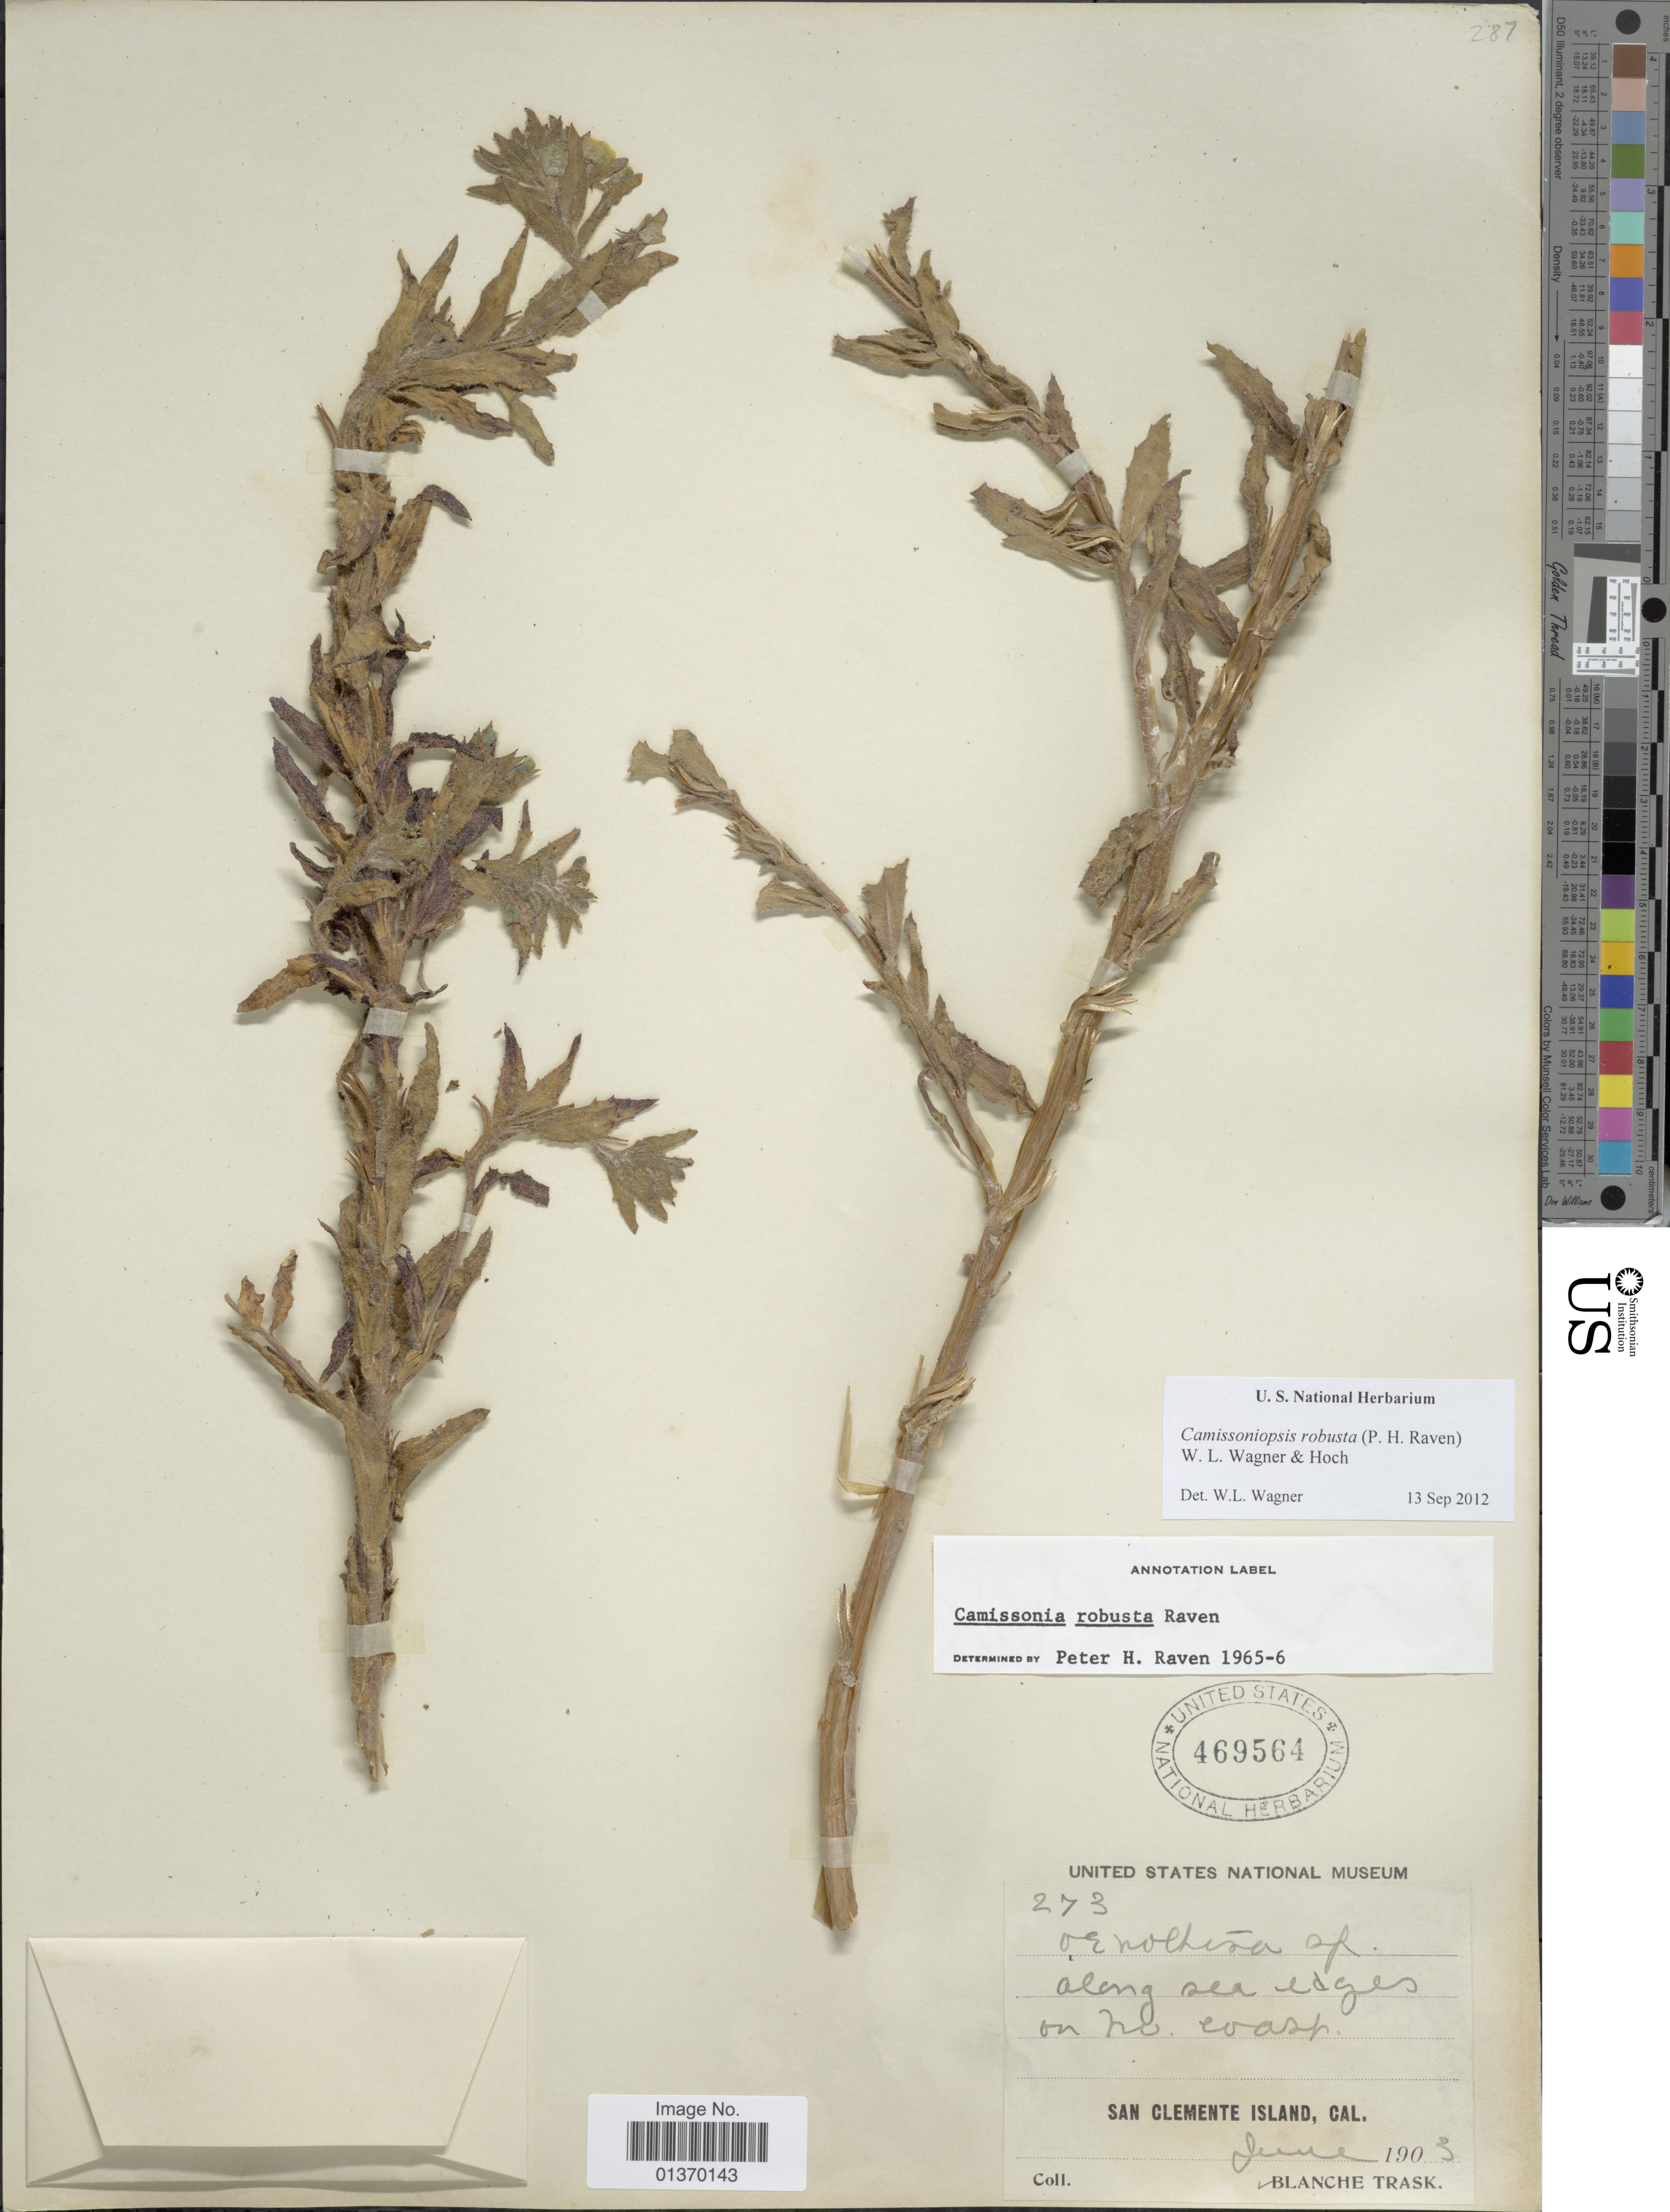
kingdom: Plantae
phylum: Tracheophyta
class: Magnoliopsida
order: Myrtales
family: Onagraceae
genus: Camissoniopsis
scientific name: Camissoniopsis robusta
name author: (P.H. Raven) W.L. Wagner & Hoch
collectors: B. Trask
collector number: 273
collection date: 1903-06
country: United States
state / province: California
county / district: Los Angeles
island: San Clemente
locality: San Clemente Island, along sea edges on NE coast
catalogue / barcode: US 469564